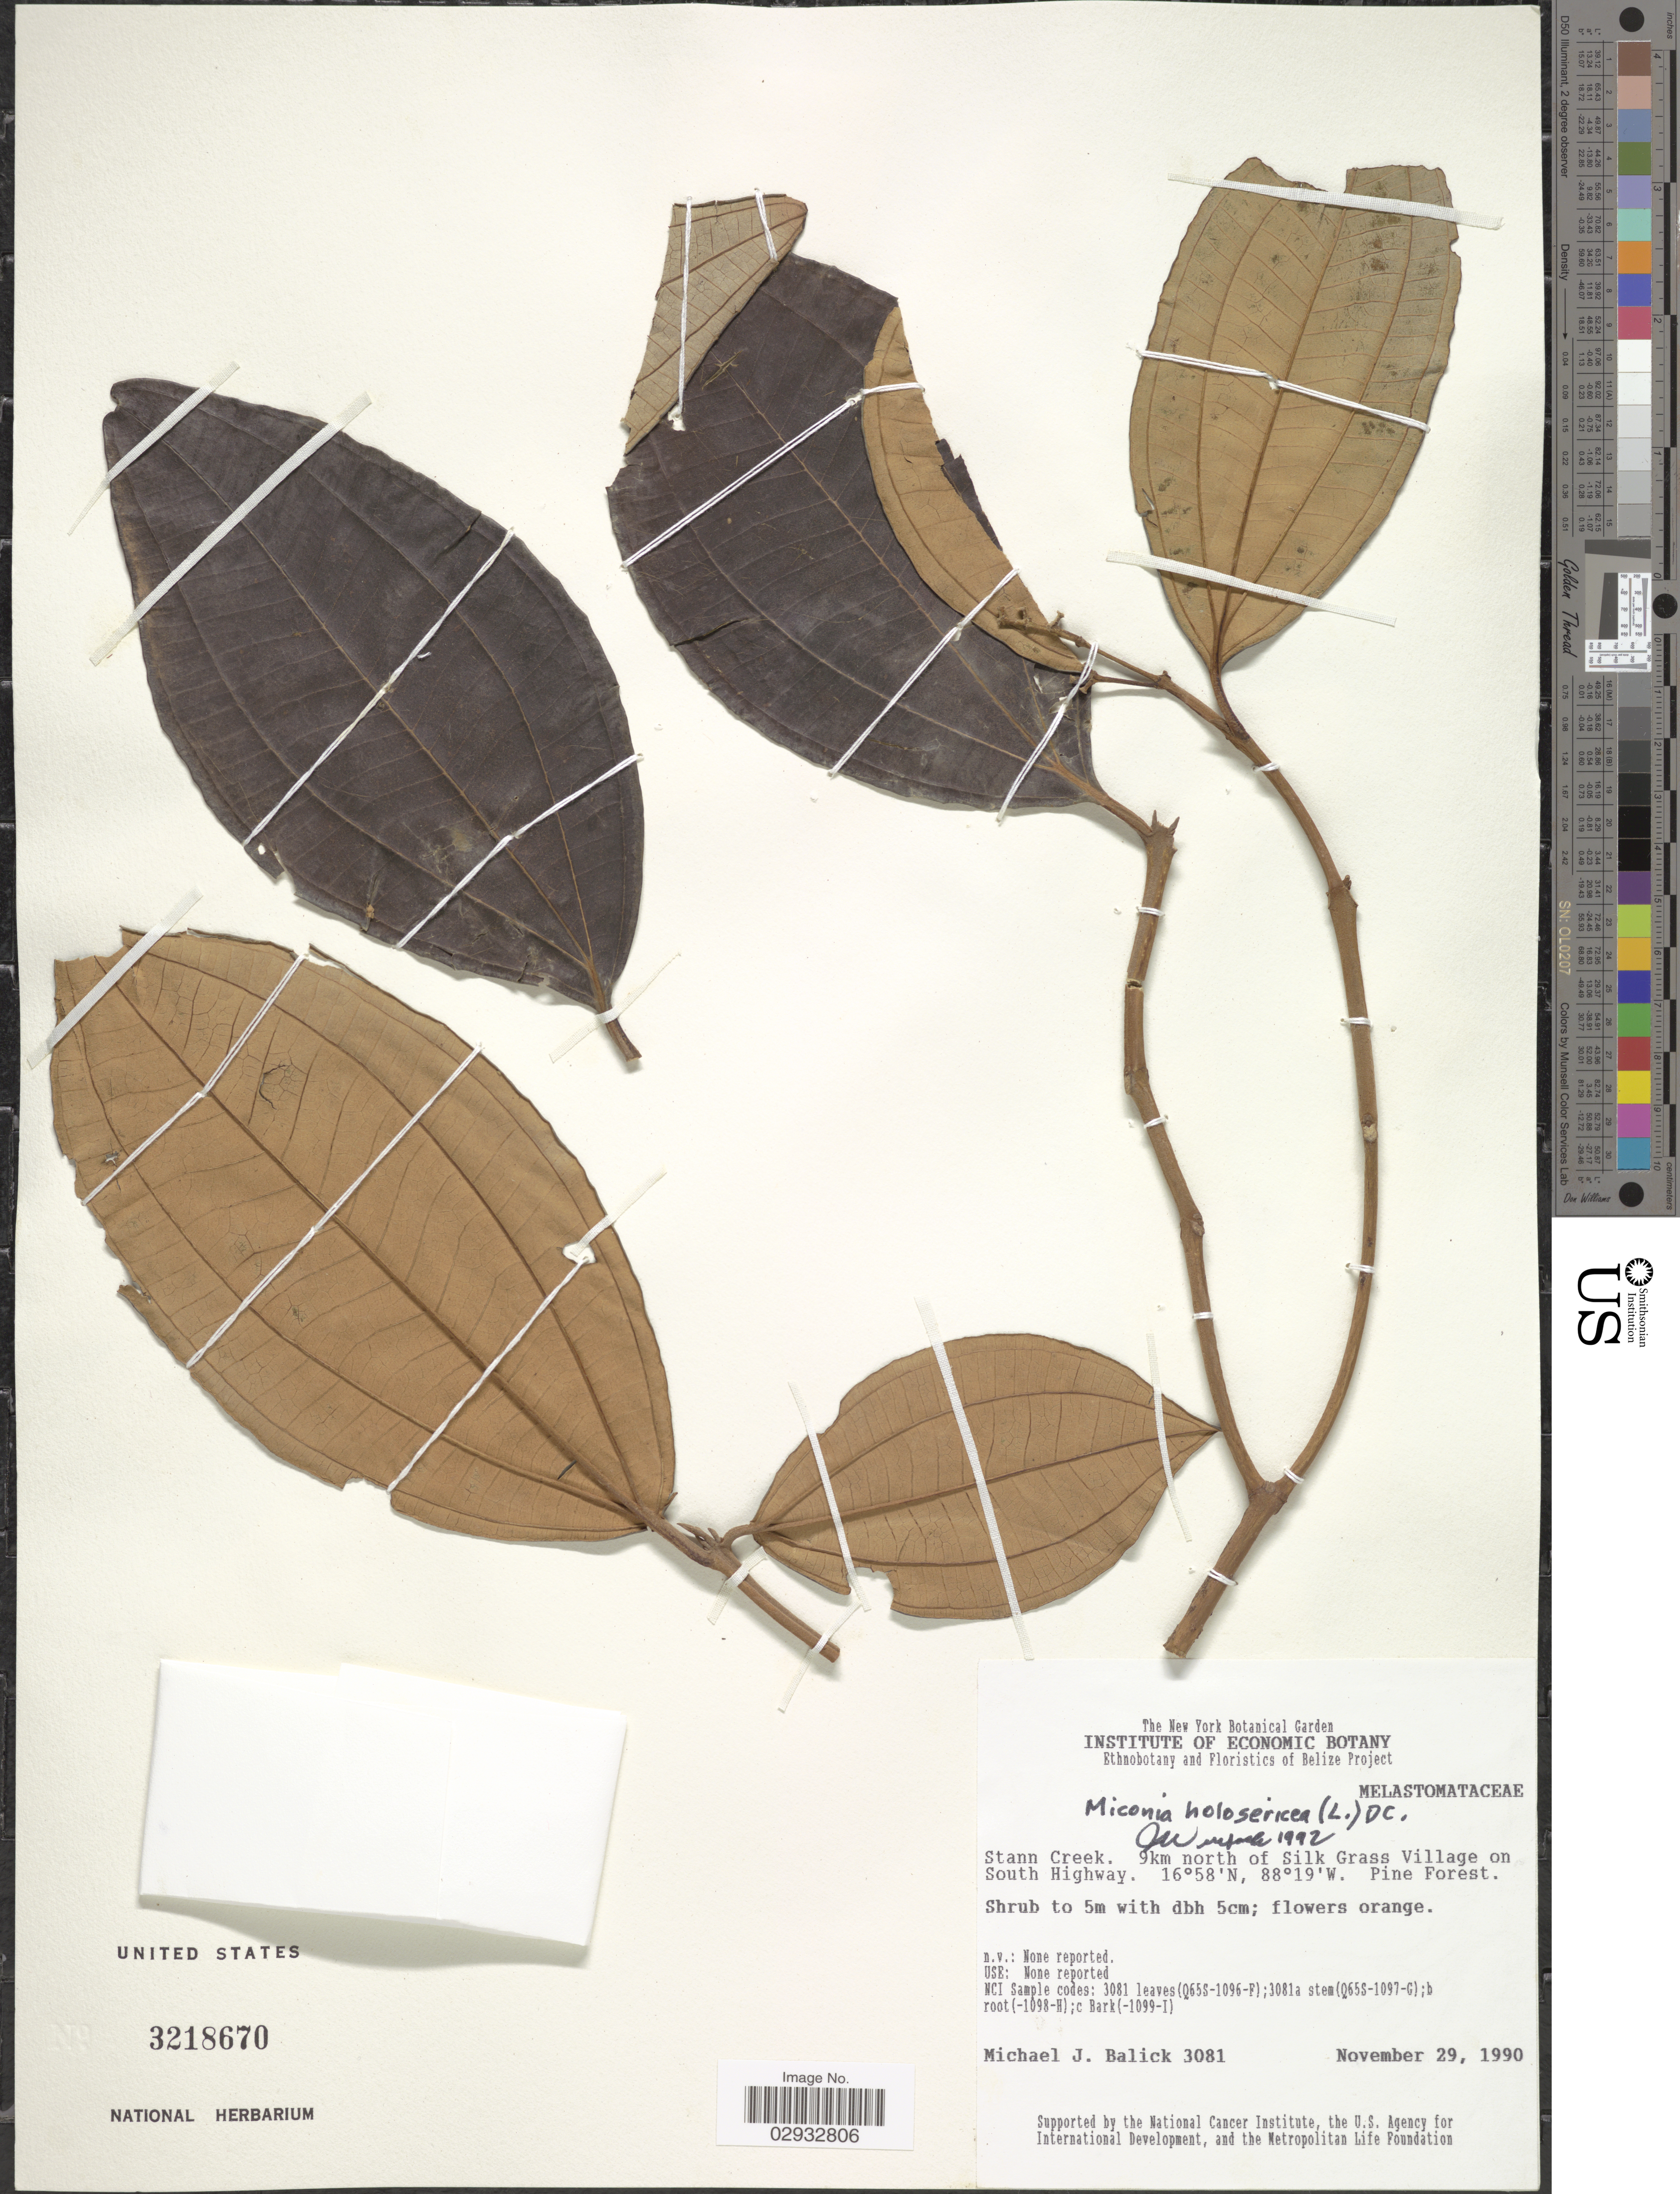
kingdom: Plantae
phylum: Tracheophyta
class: Magnoliopsida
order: Myrtales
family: Melastomataceae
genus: Miconia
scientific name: Miconia holosericea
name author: (L.) DC.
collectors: M. J. Balick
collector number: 3081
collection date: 1990-11-29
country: Belize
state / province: Stann Creek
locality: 9km north of Silk Grass Village on South Highway.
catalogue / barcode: US 3218670